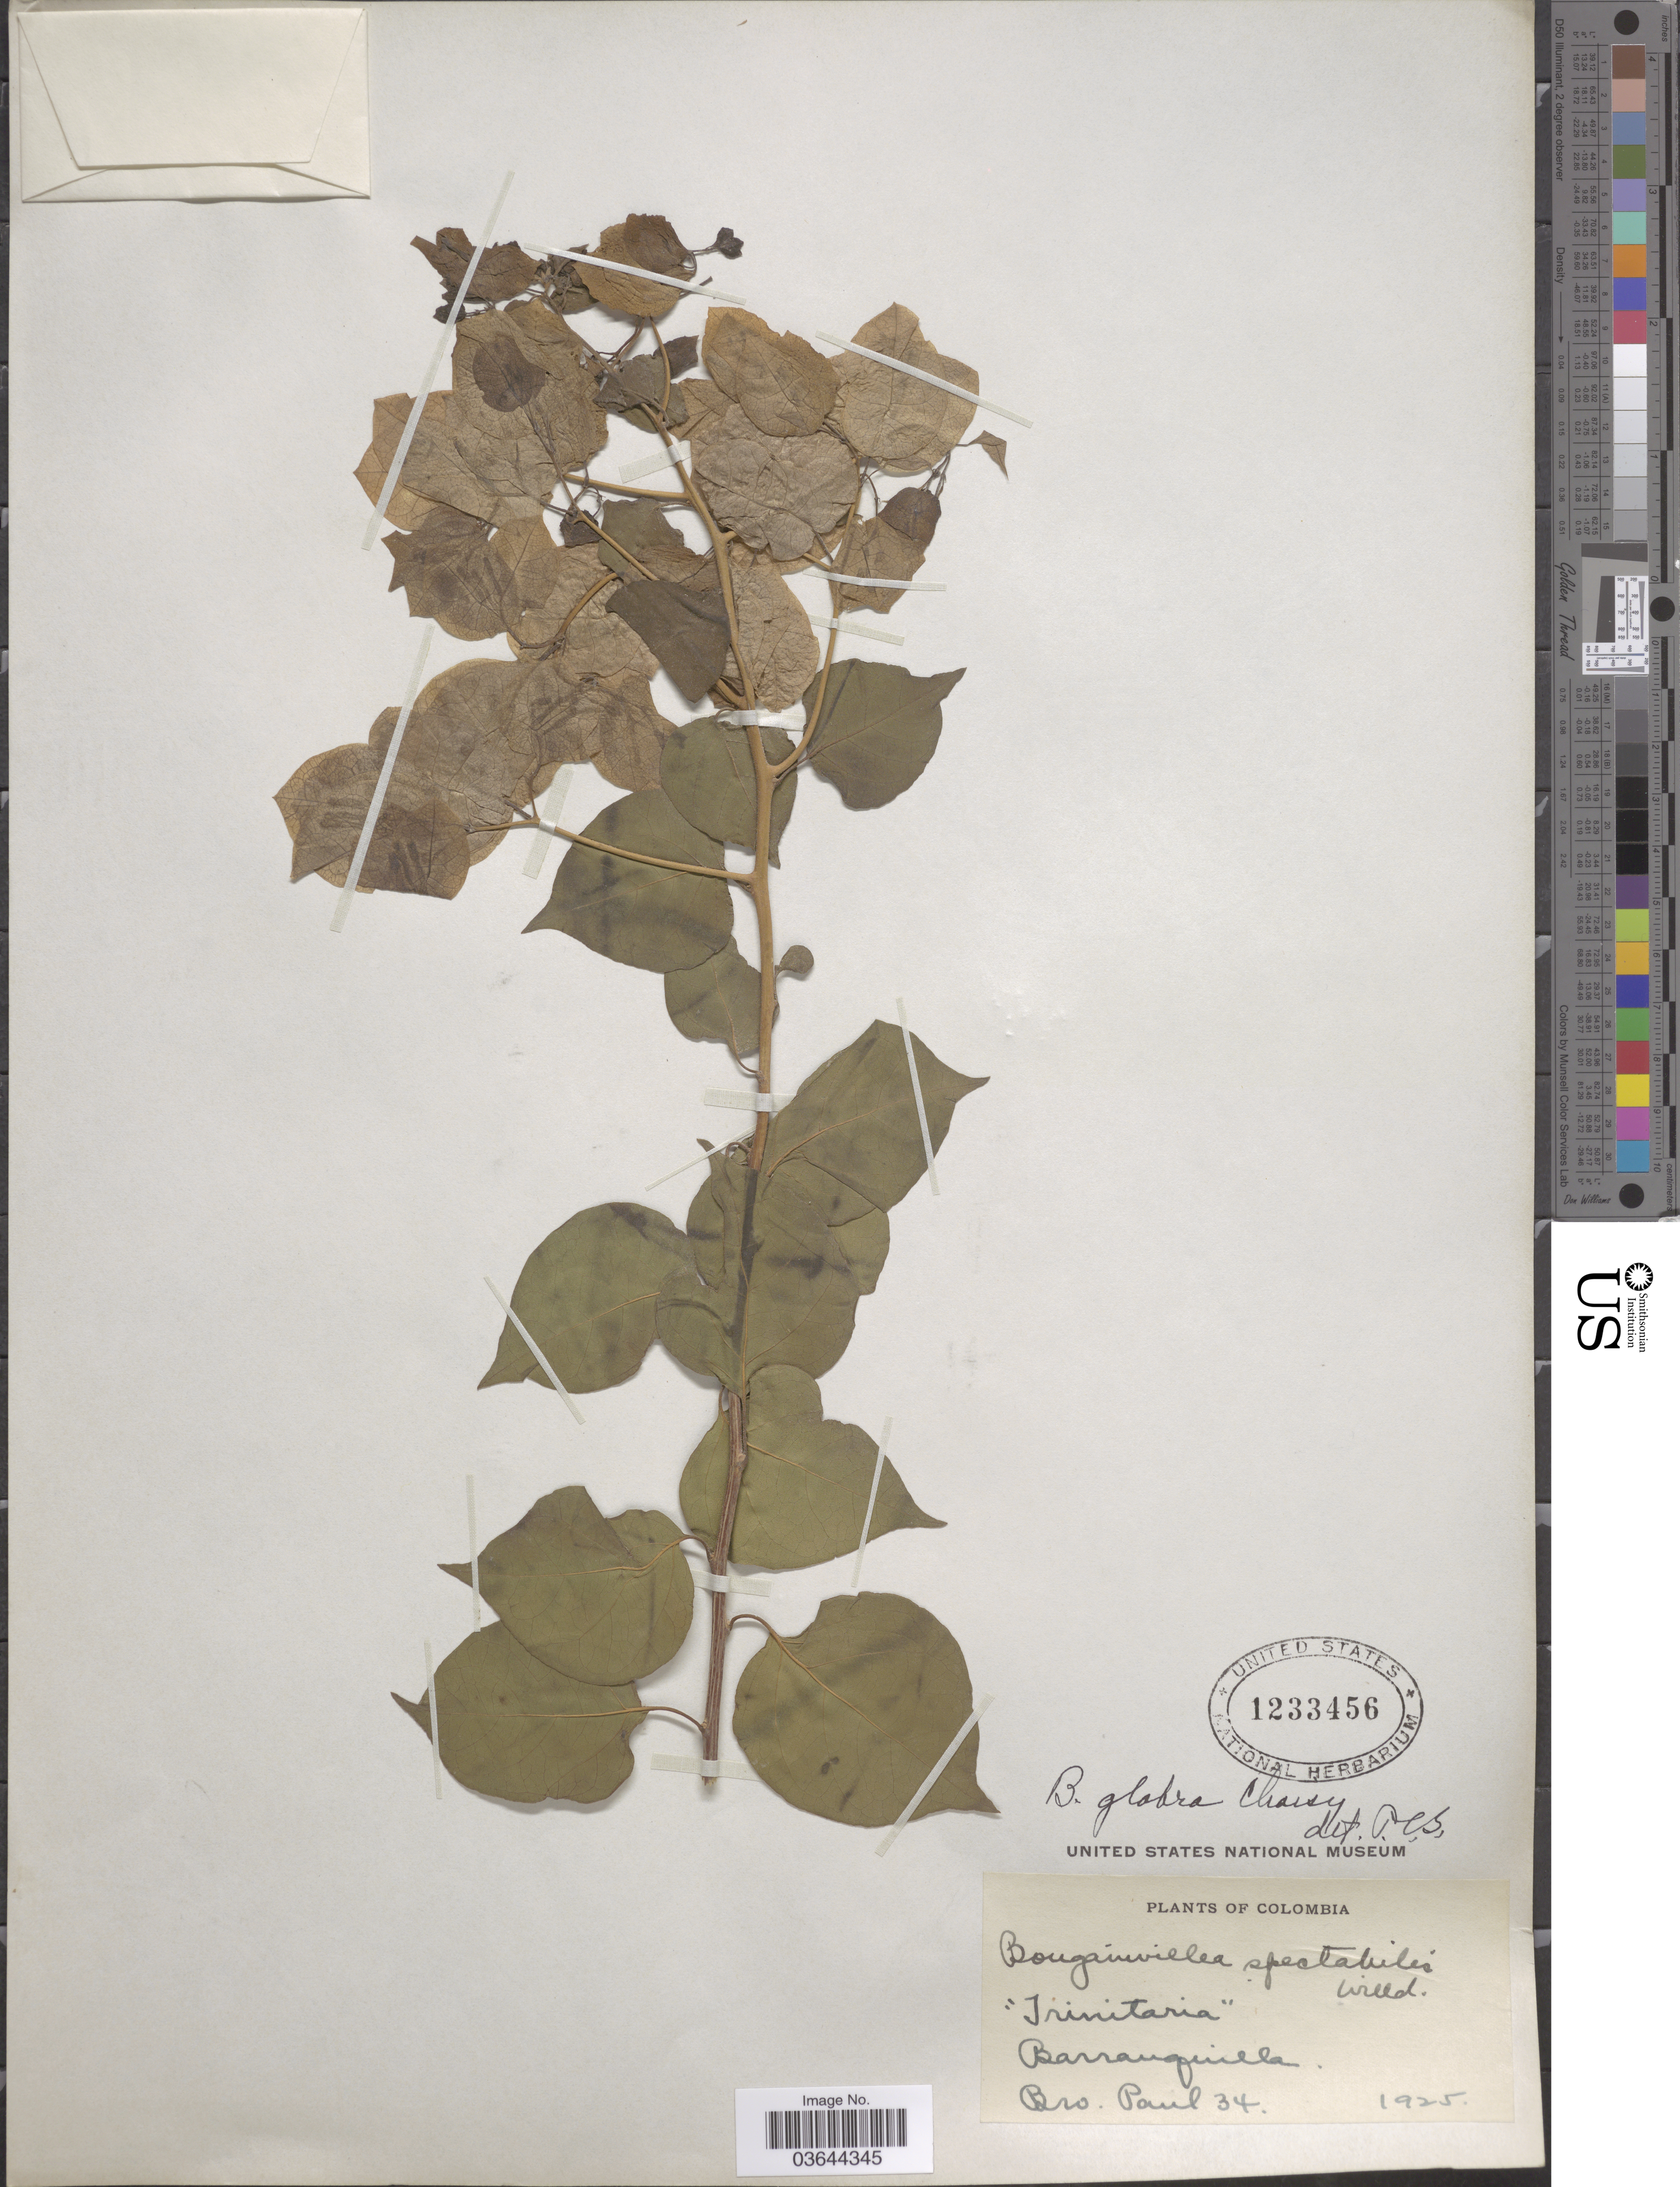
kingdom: Plantae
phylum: Tracheophyta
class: Magnoliopsida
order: Caryophyllales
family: Nyctaginaceae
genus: Bougainvillea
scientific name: Bougainvillea glabra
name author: Choisy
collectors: B. Paul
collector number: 34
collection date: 1925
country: Colombia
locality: Barranquilla.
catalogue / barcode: US 1233456